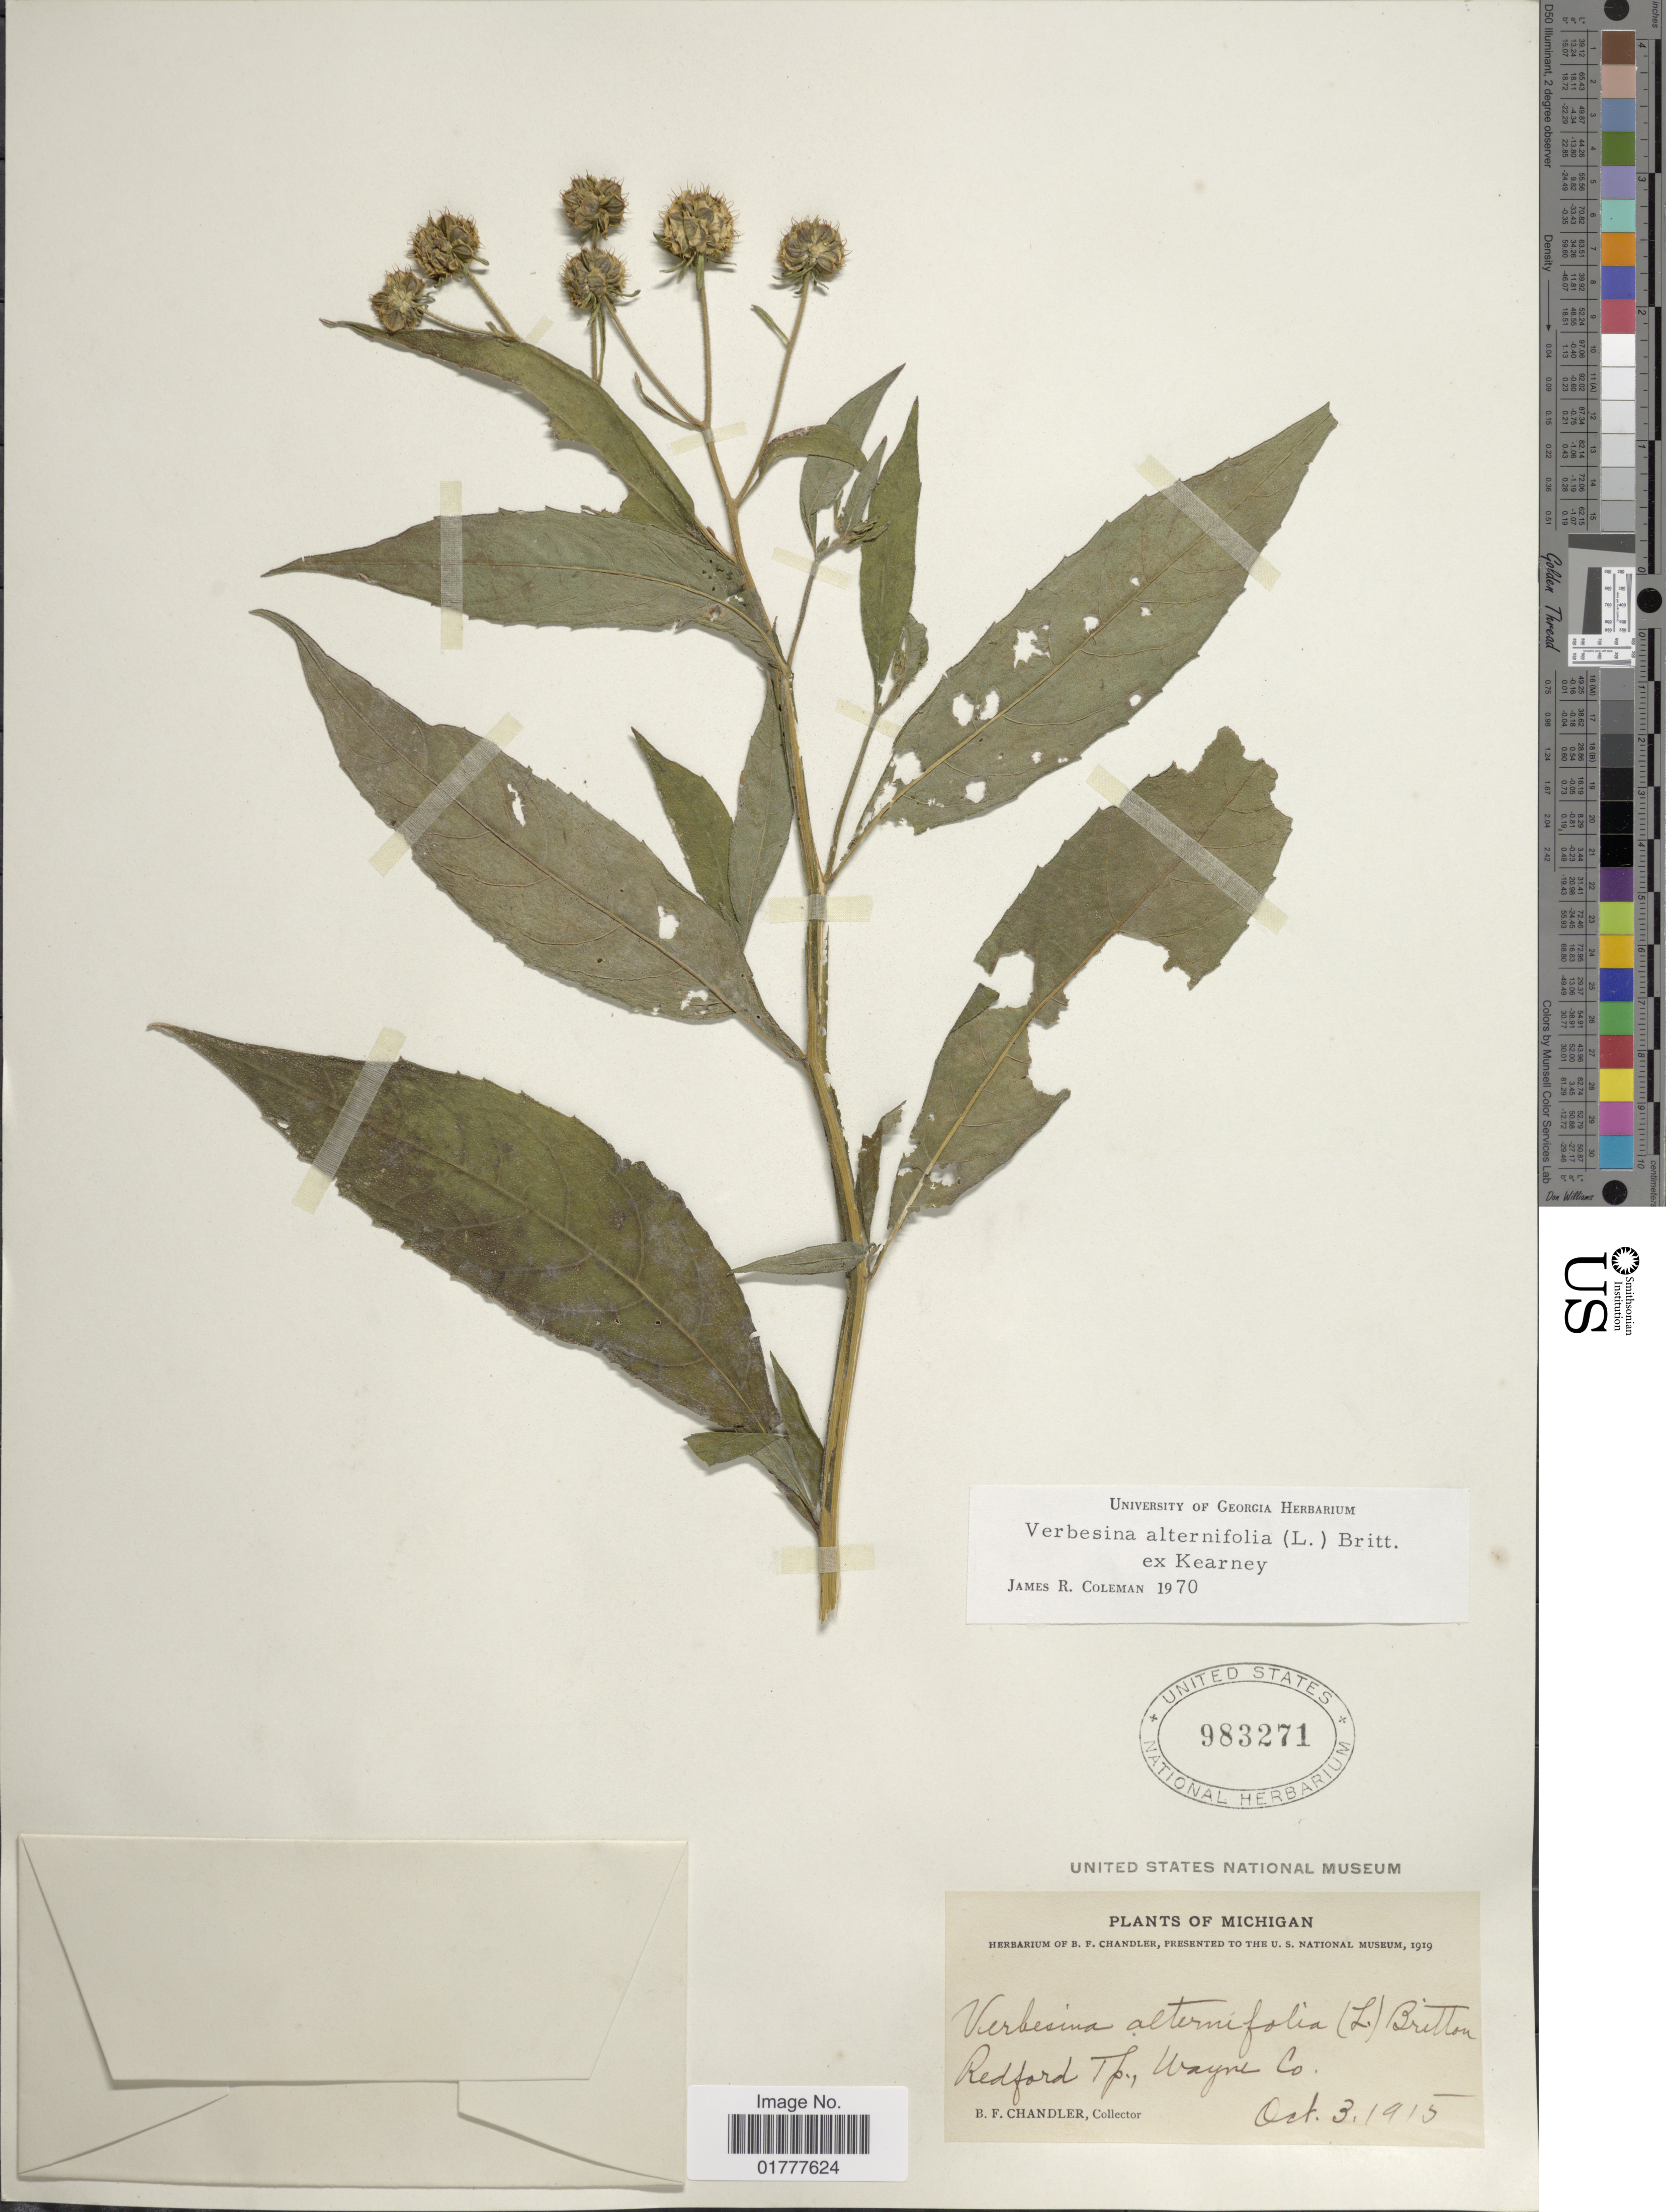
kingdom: Plantae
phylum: Tracheophyta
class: Magnoliopsida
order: Asterales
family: Asteraceae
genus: Actinomeris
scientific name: Actinomeris alternifolia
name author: (L.) DC.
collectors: B. F. Chandler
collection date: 1915-10-03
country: United States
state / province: Michigan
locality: Redford Tp., Wayne Co.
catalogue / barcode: US 983271